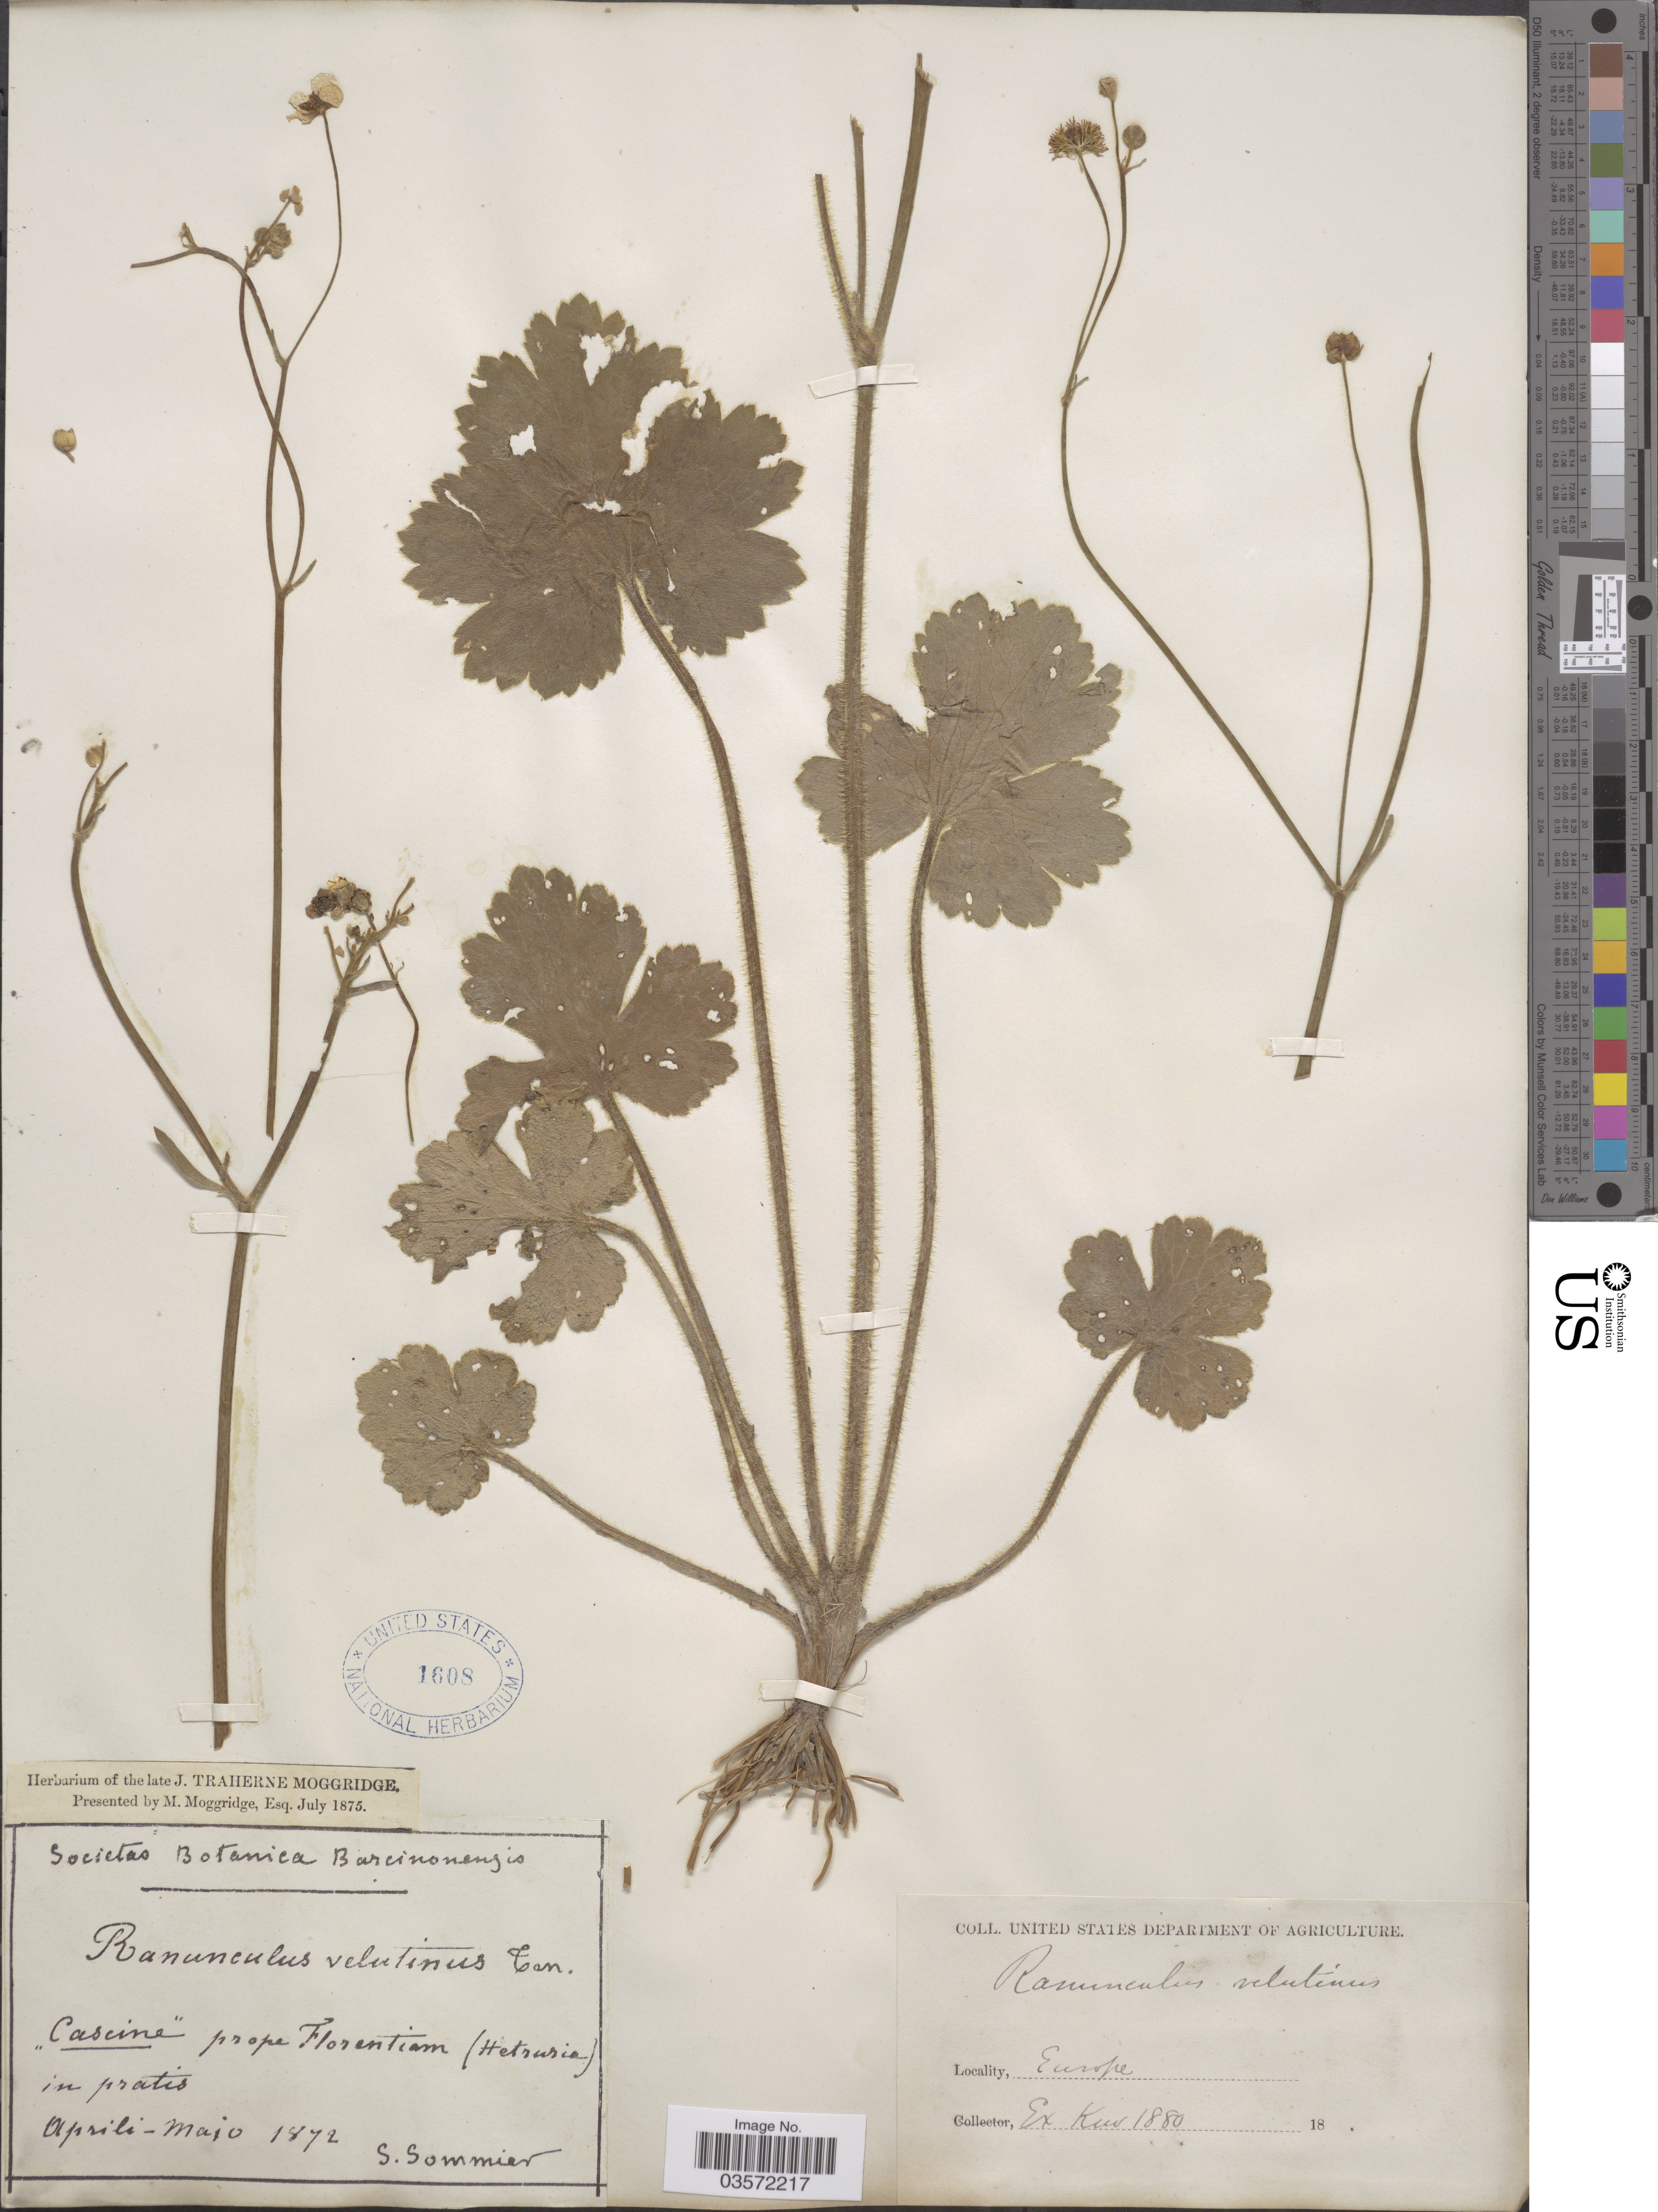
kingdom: Plantae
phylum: Tracheophyta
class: Magnoliopsida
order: Ranunculales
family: Ranunculaceae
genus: Ranunculus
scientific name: Ranunculus velutinus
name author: Ten.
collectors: S. Sommier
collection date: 1872-04/1872-05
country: Italy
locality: "Cascine" prope Florentiam (Hetruria). Europe.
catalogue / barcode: US 1608